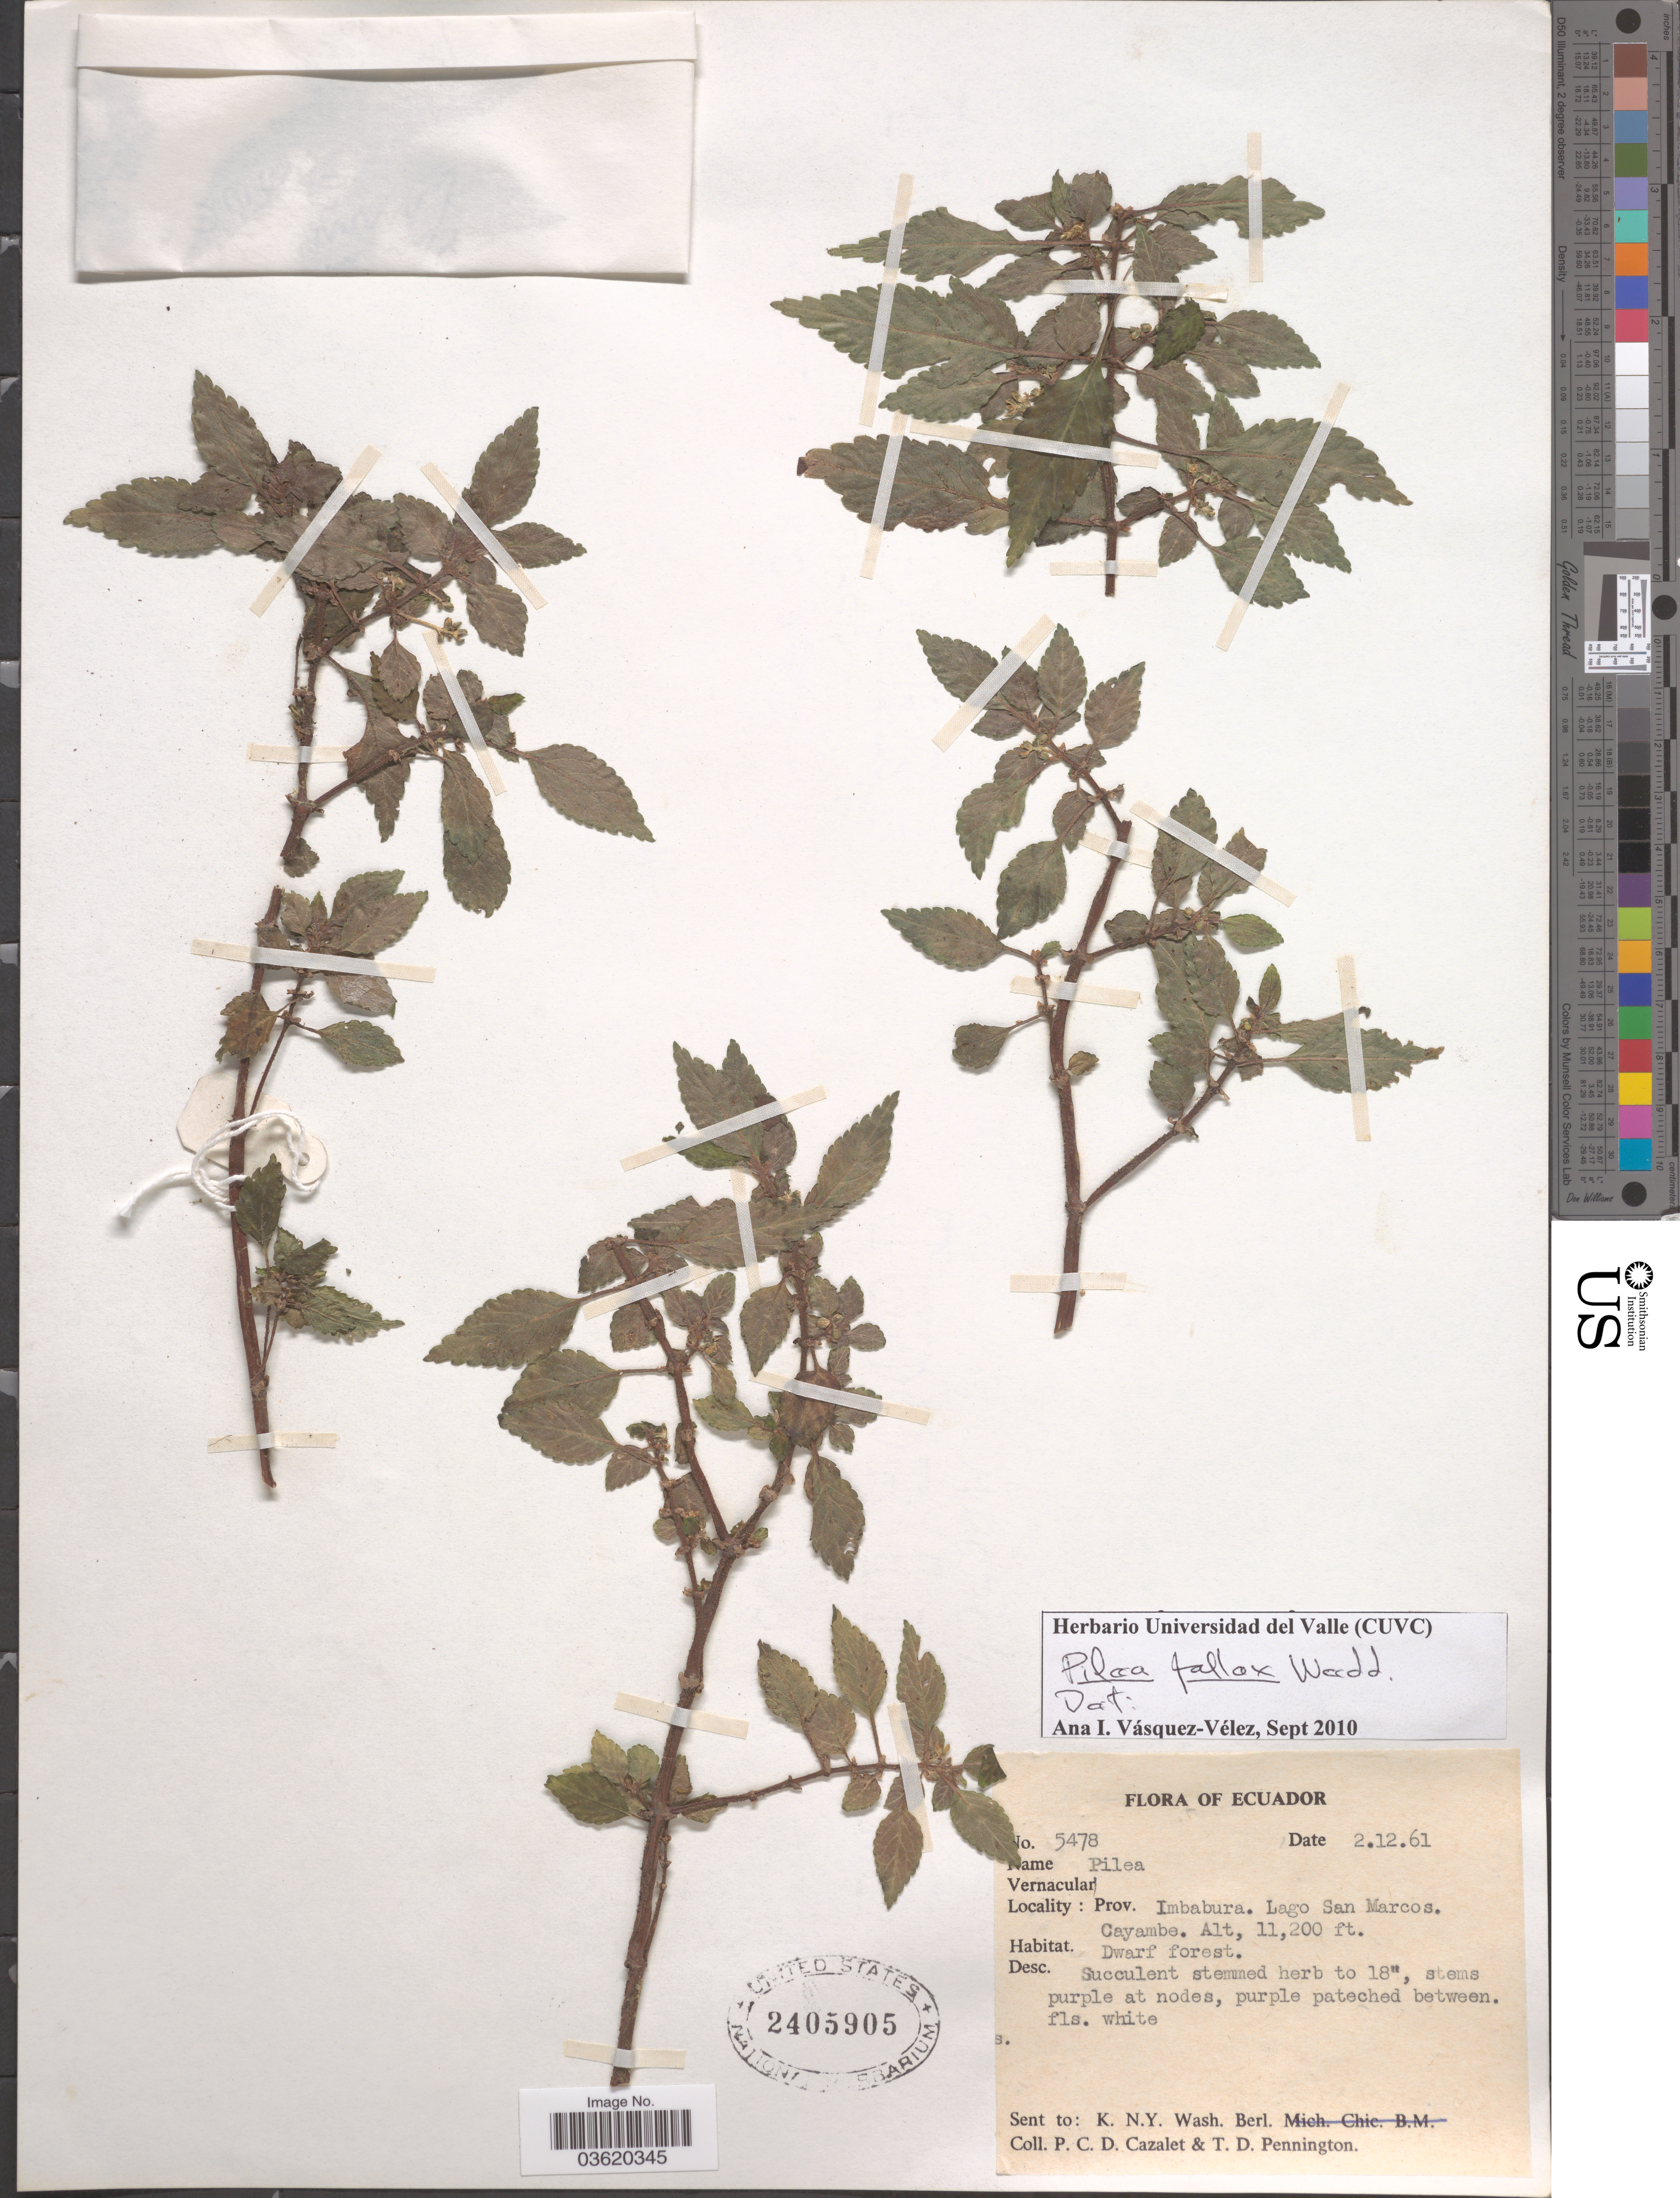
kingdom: Plantae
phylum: Tracheophyta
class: Magnoliopsida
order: Rosales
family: Urticaceae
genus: Pilea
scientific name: Pilea fallax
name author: Wedd.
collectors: P. C. D. Cazalet & T. D. Pennington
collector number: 5478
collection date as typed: Transcribed d/m/y: 2/12/61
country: Ecuador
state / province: Imbabura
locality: Lago San Marcos. Cayambe.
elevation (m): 3414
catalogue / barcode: US 2405905